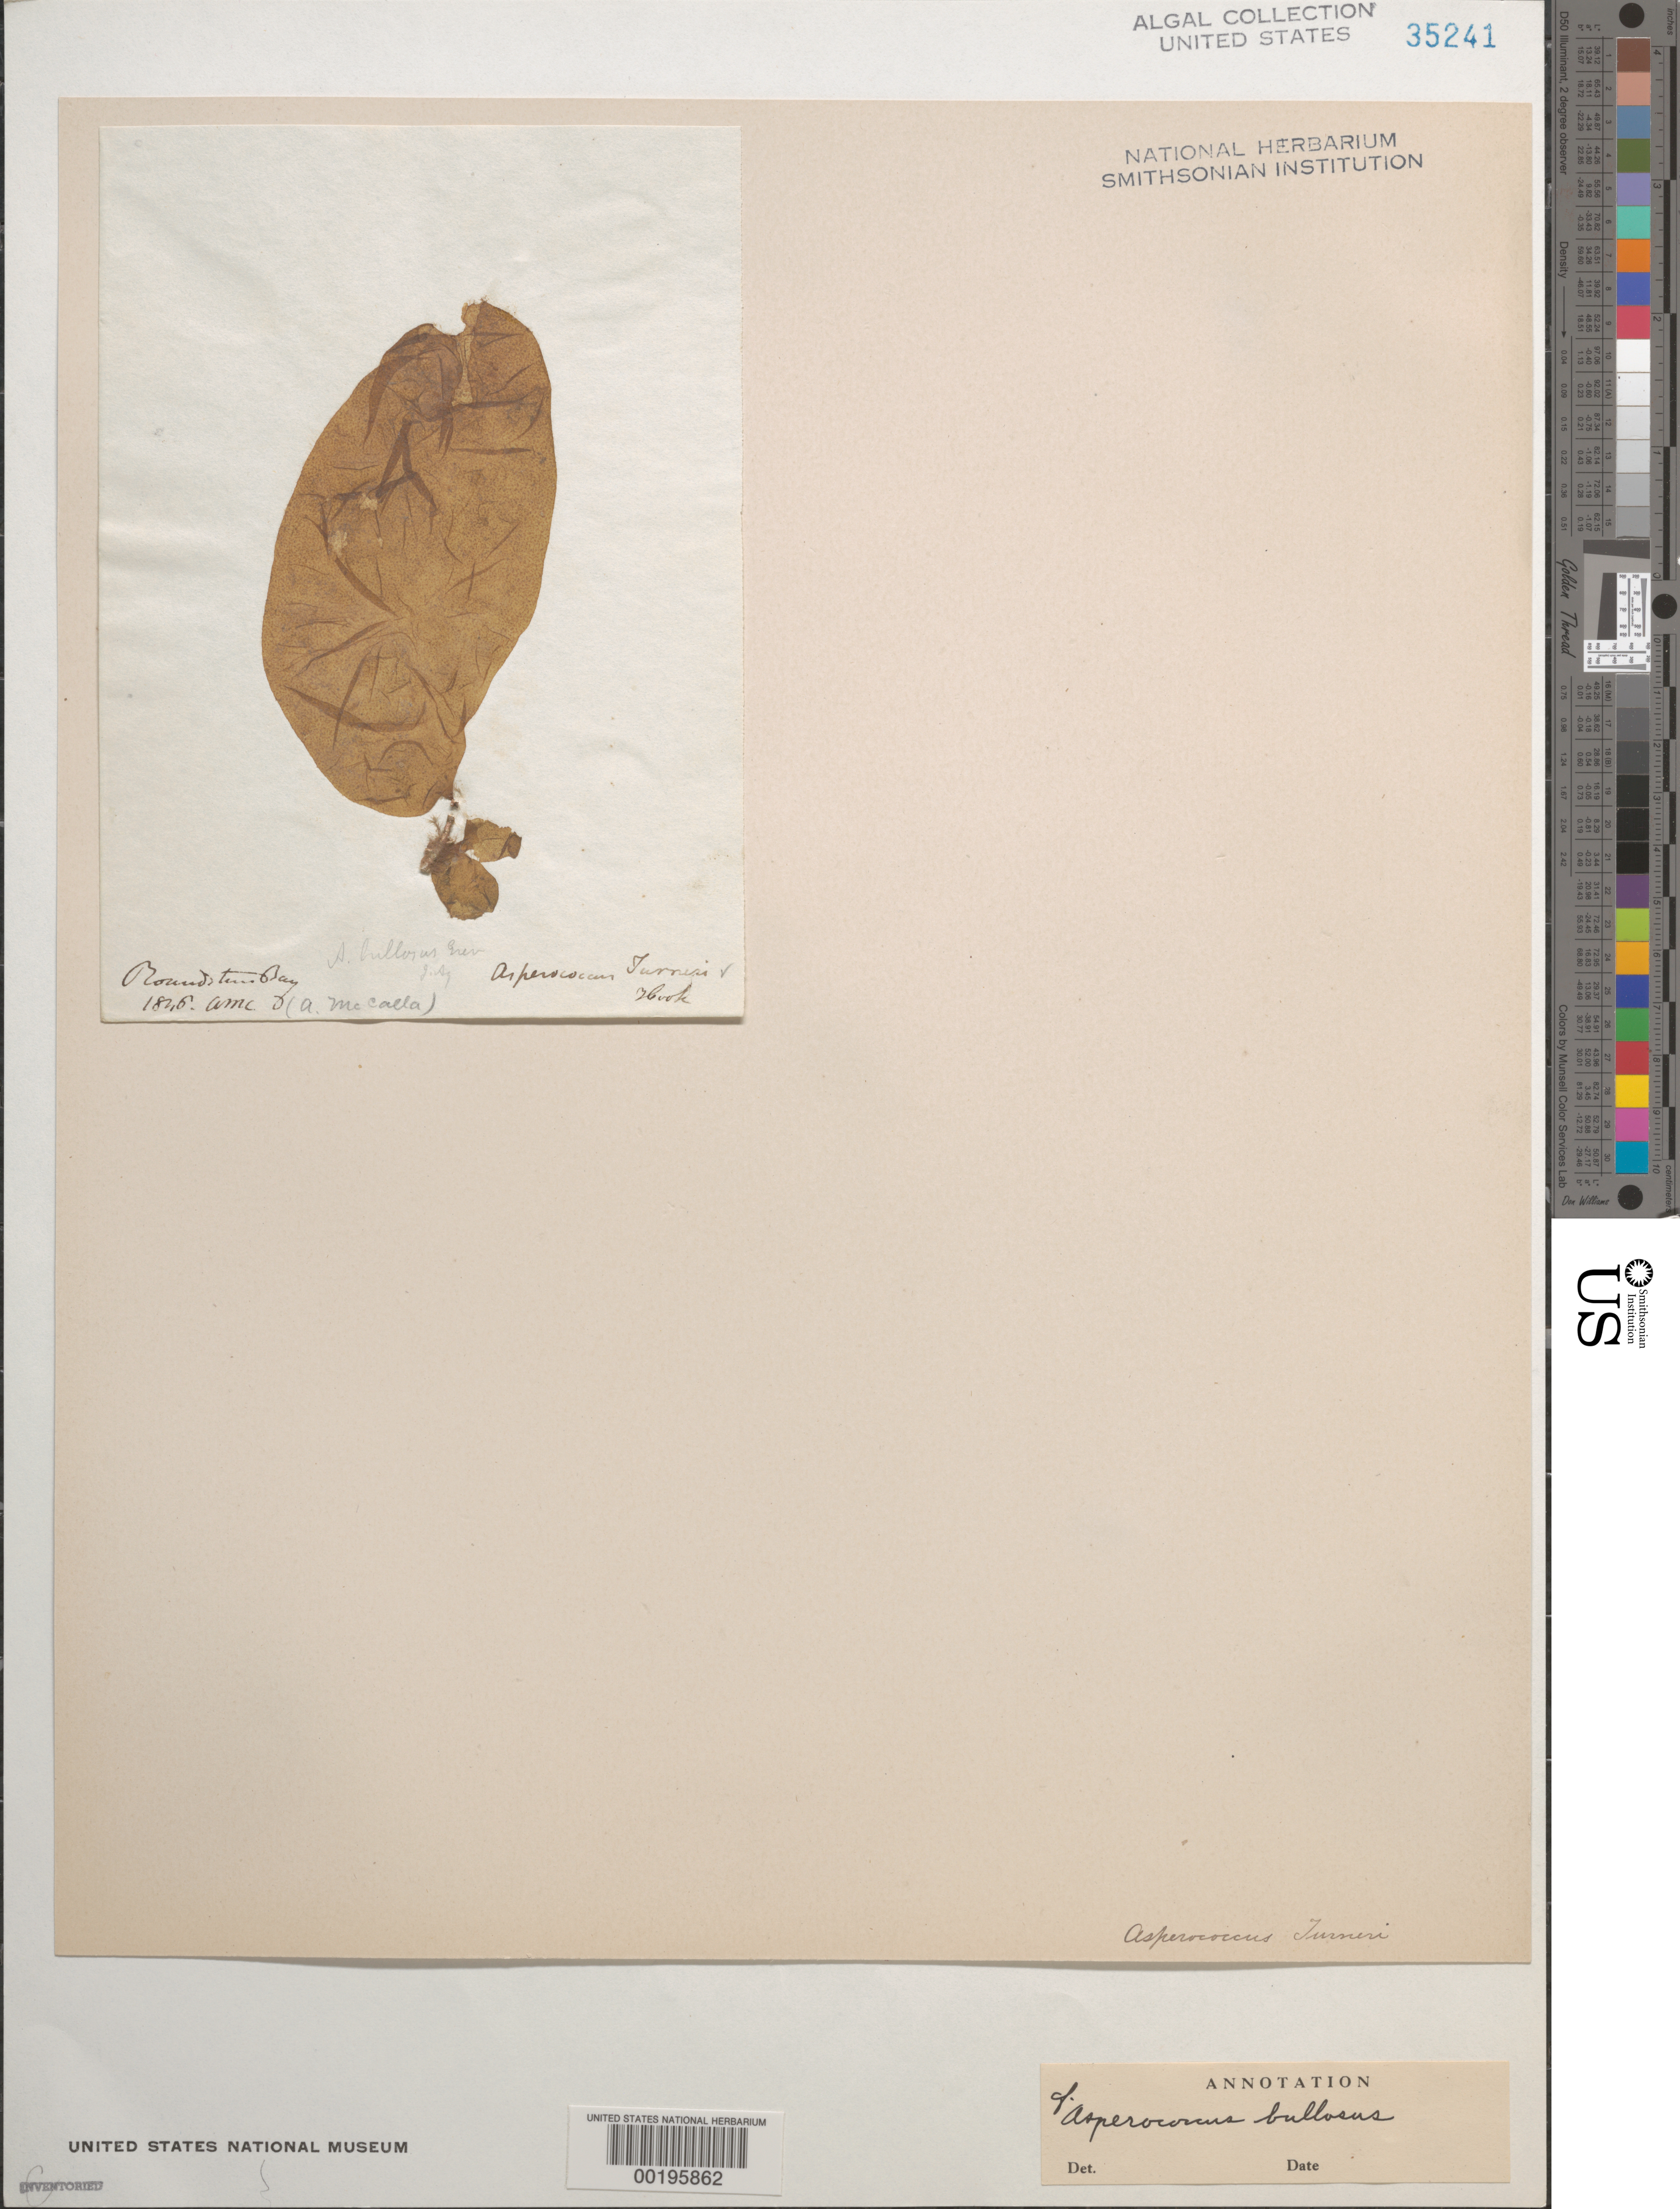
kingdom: Chromista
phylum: Ochrophyta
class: Phaeophyceae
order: Ectocarpales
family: Chordariaceae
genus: Asperococcus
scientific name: Asperococcus bullosus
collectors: A. McCalla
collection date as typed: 1846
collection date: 1846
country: Ireland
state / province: Connaught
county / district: Galway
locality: Roundstone Bay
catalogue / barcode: US 35241